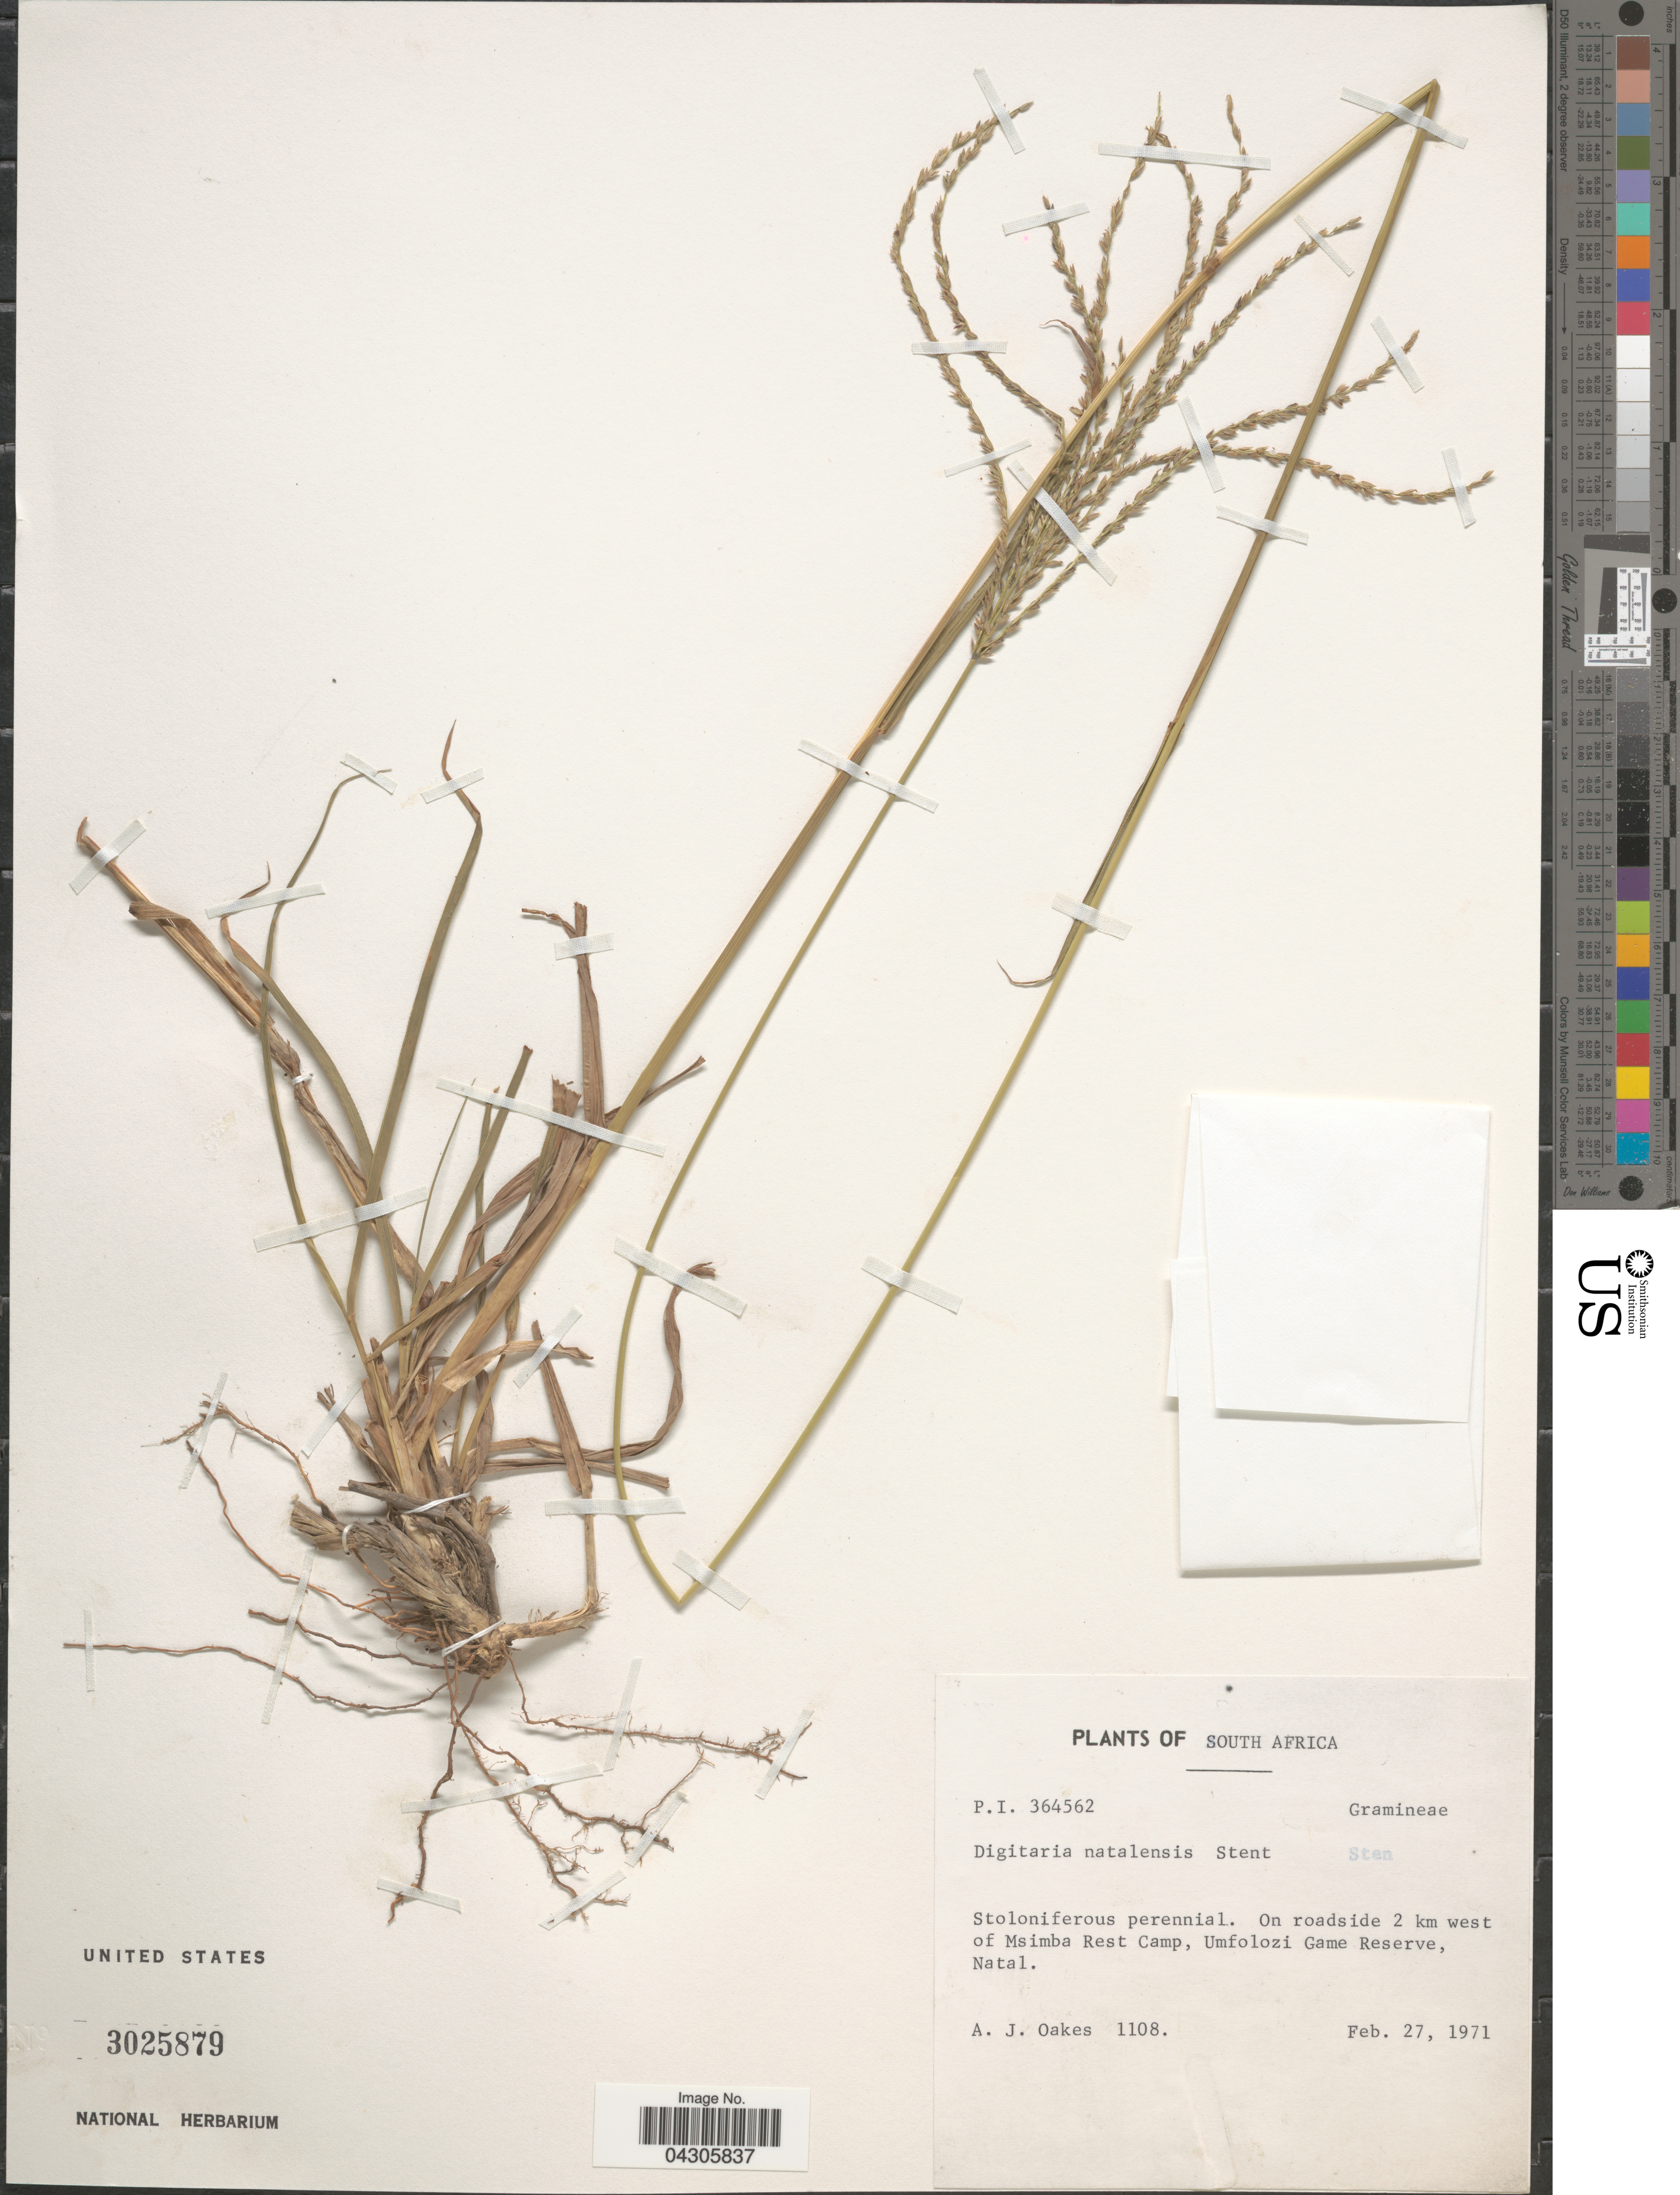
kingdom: Plantae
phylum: Tracheophyta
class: Liliopsida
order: Poales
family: Poaceae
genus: Digitaria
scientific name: Digitaria natalensis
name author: Stent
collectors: A. Oakes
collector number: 1108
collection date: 1971-02-27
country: South Africa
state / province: KwaZulu-Natal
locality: On roadside 2 km west of Msimba Rest Camp, Umfolozi Camp Reserve, Natal.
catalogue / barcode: US 3025879